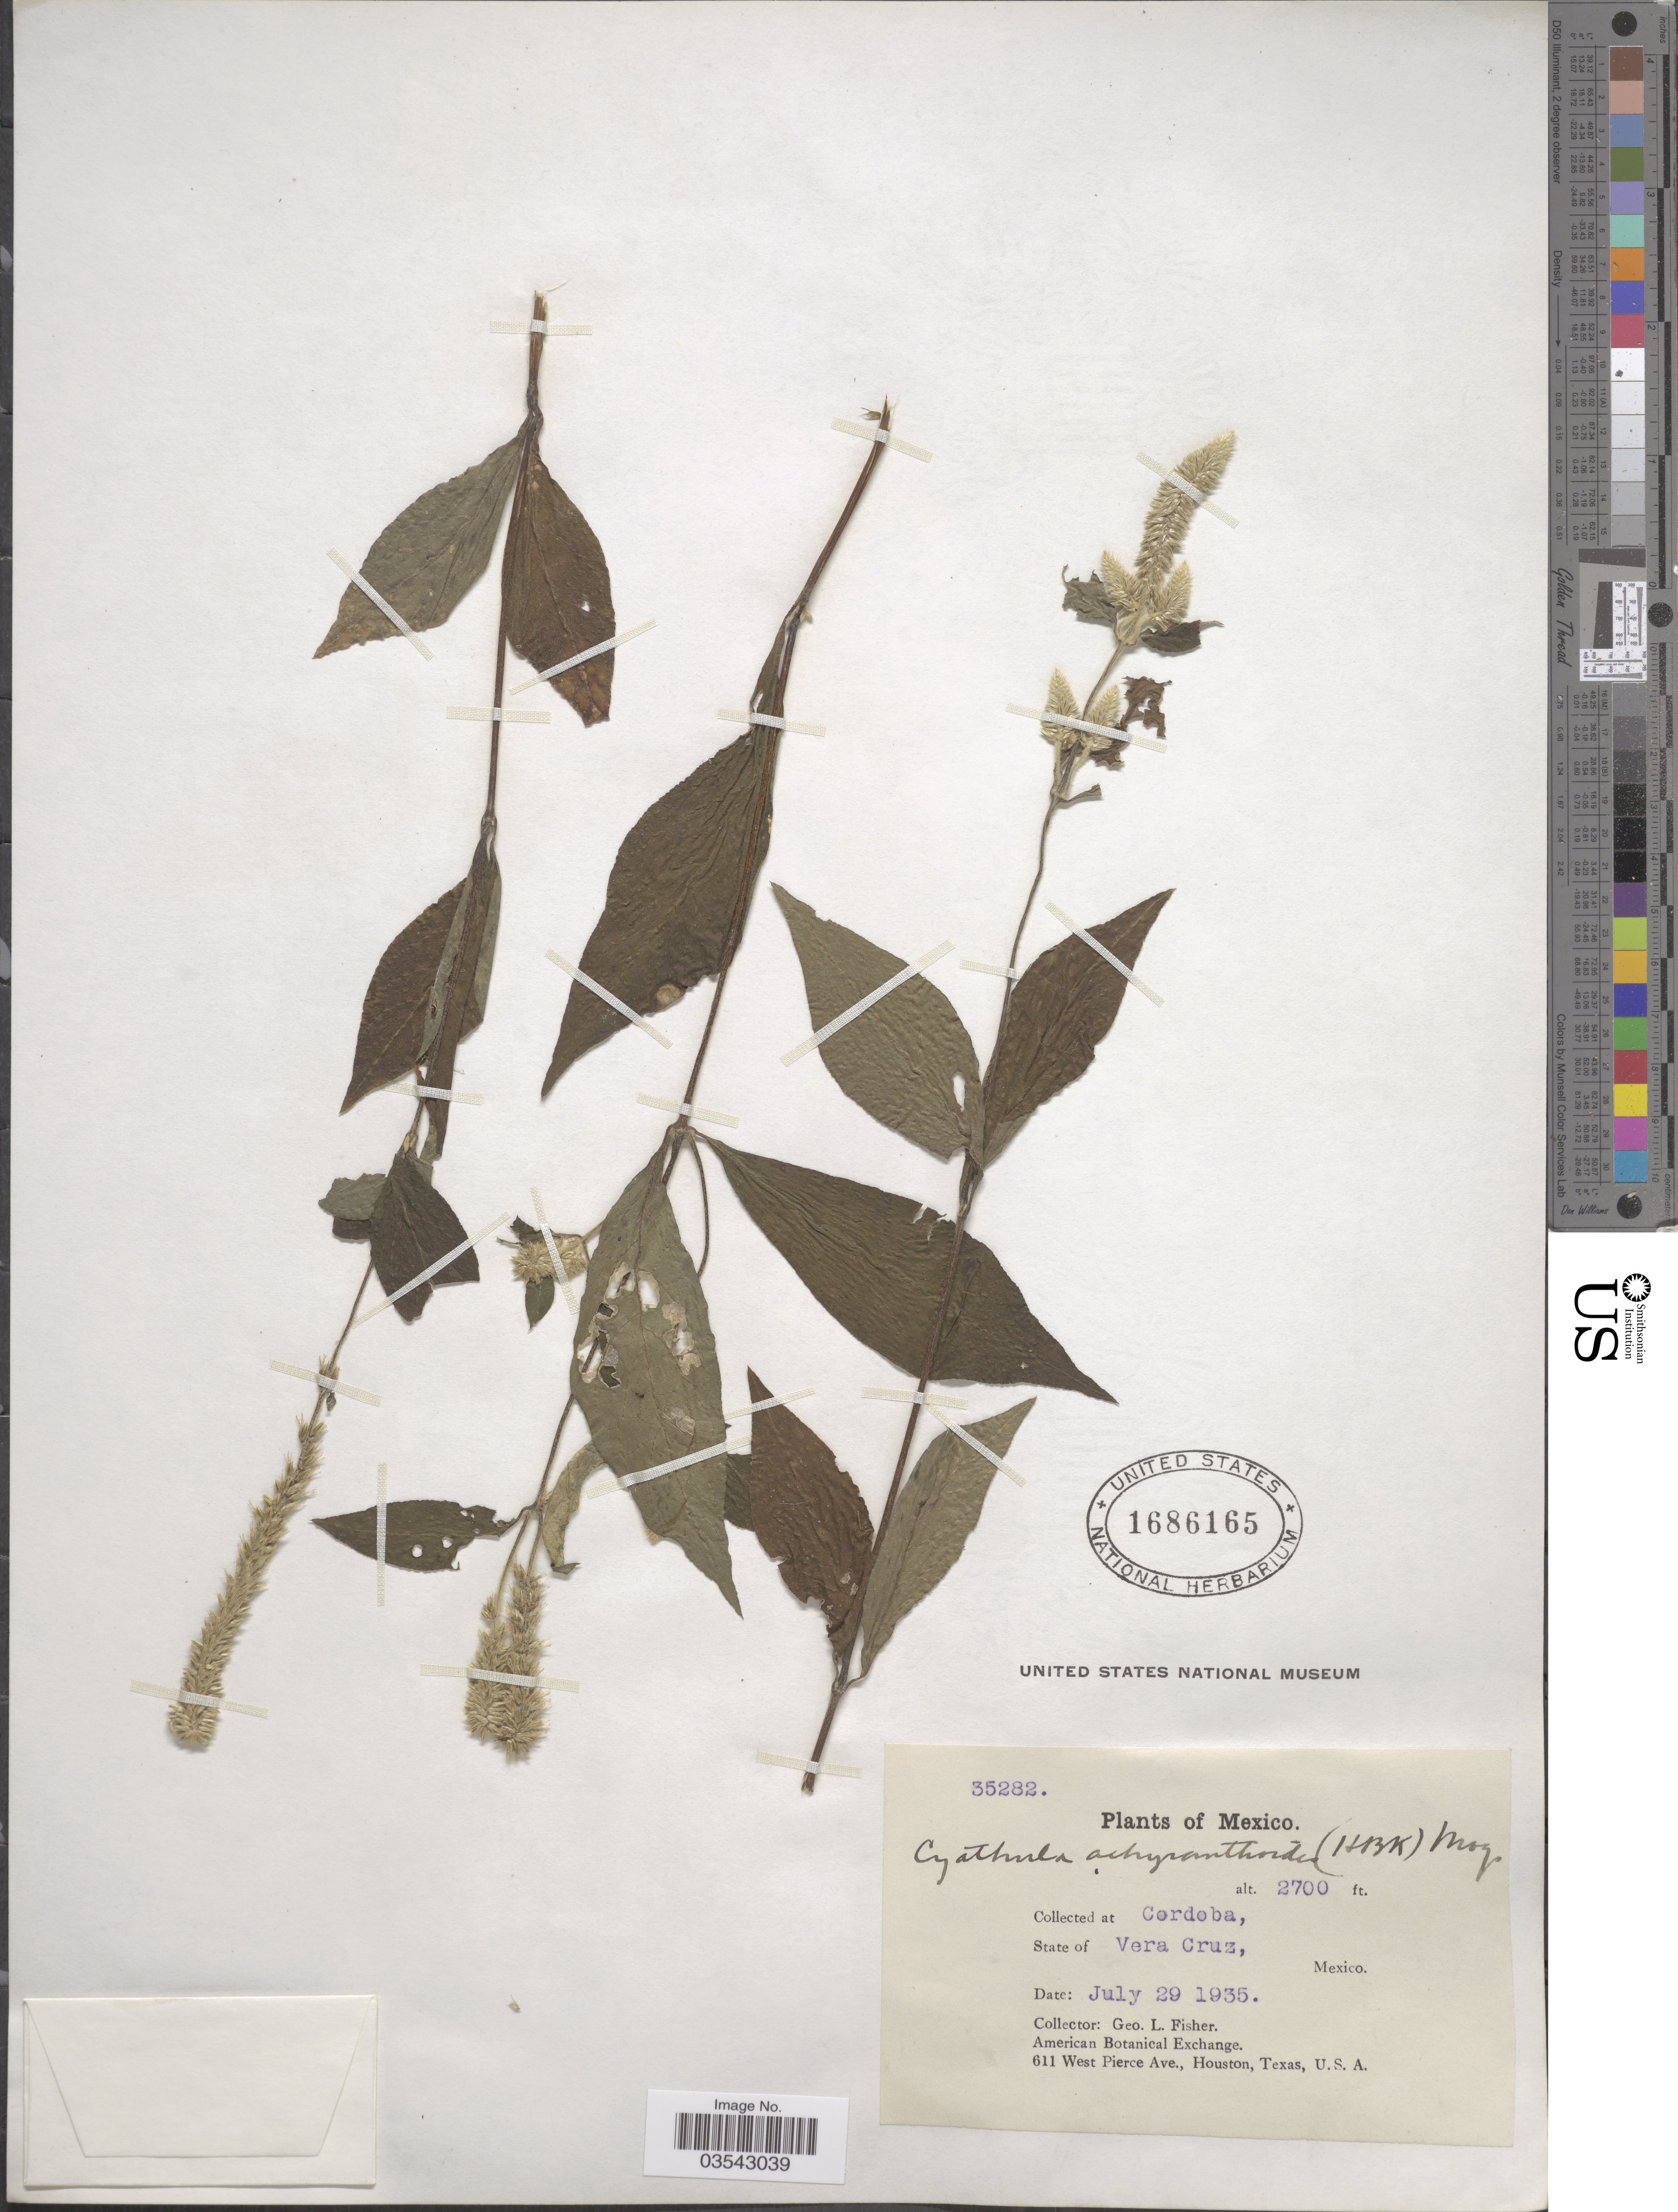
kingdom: Plantae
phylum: Tracheophyta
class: Magnoliopsida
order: Caryophyllales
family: Amaranthaceae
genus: Cyathula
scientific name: Cyathula achyranthoides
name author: (Kunth) Moq.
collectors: G. L. Fisher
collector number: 35282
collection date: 1935-07-29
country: Mexico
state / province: Veracruz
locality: Cordoba, State of Vera Cruz.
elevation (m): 823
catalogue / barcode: US 1686165